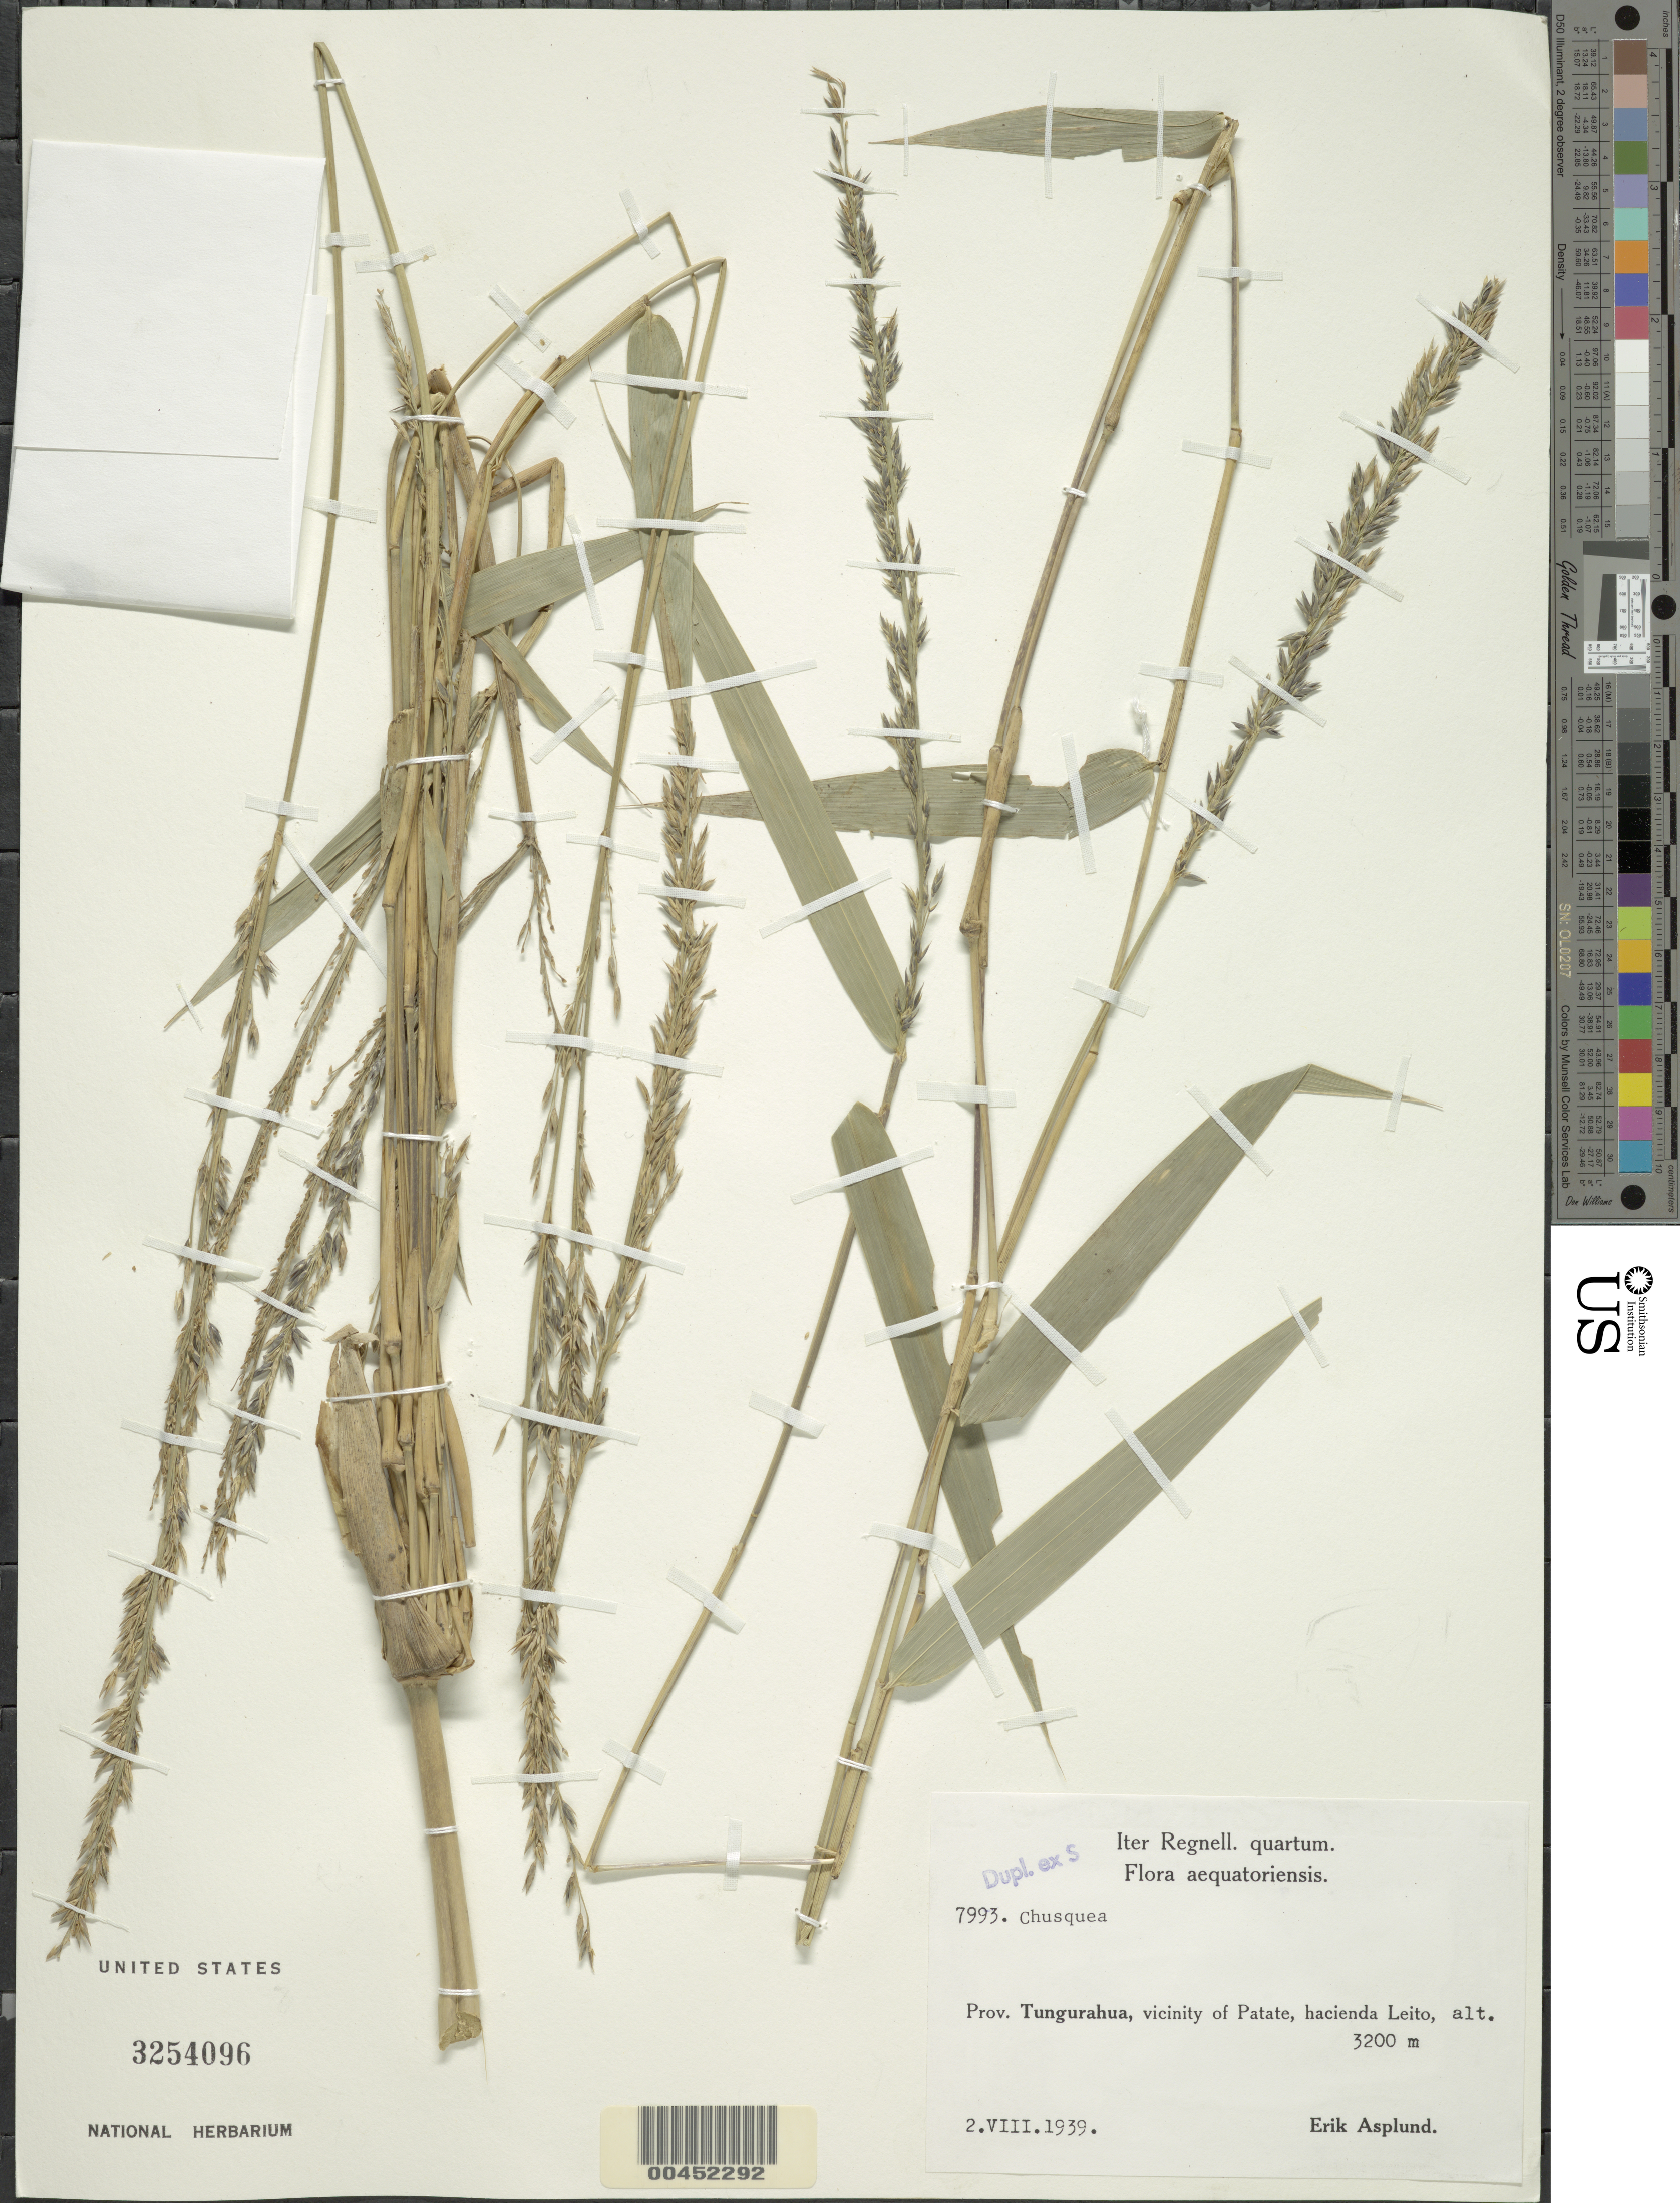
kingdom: Plantae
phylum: Tracheophyta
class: Liliopsida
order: Poales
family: Poaceae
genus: Chusquea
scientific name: Chusquea sp.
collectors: E. Asplund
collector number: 7993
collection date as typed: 02 Aug 1939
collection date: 1939-08-02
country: Ecuador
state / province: Tungurahua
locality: Vicinity of patate, Hacienda leito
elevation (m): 3200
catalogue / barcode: US 3254096